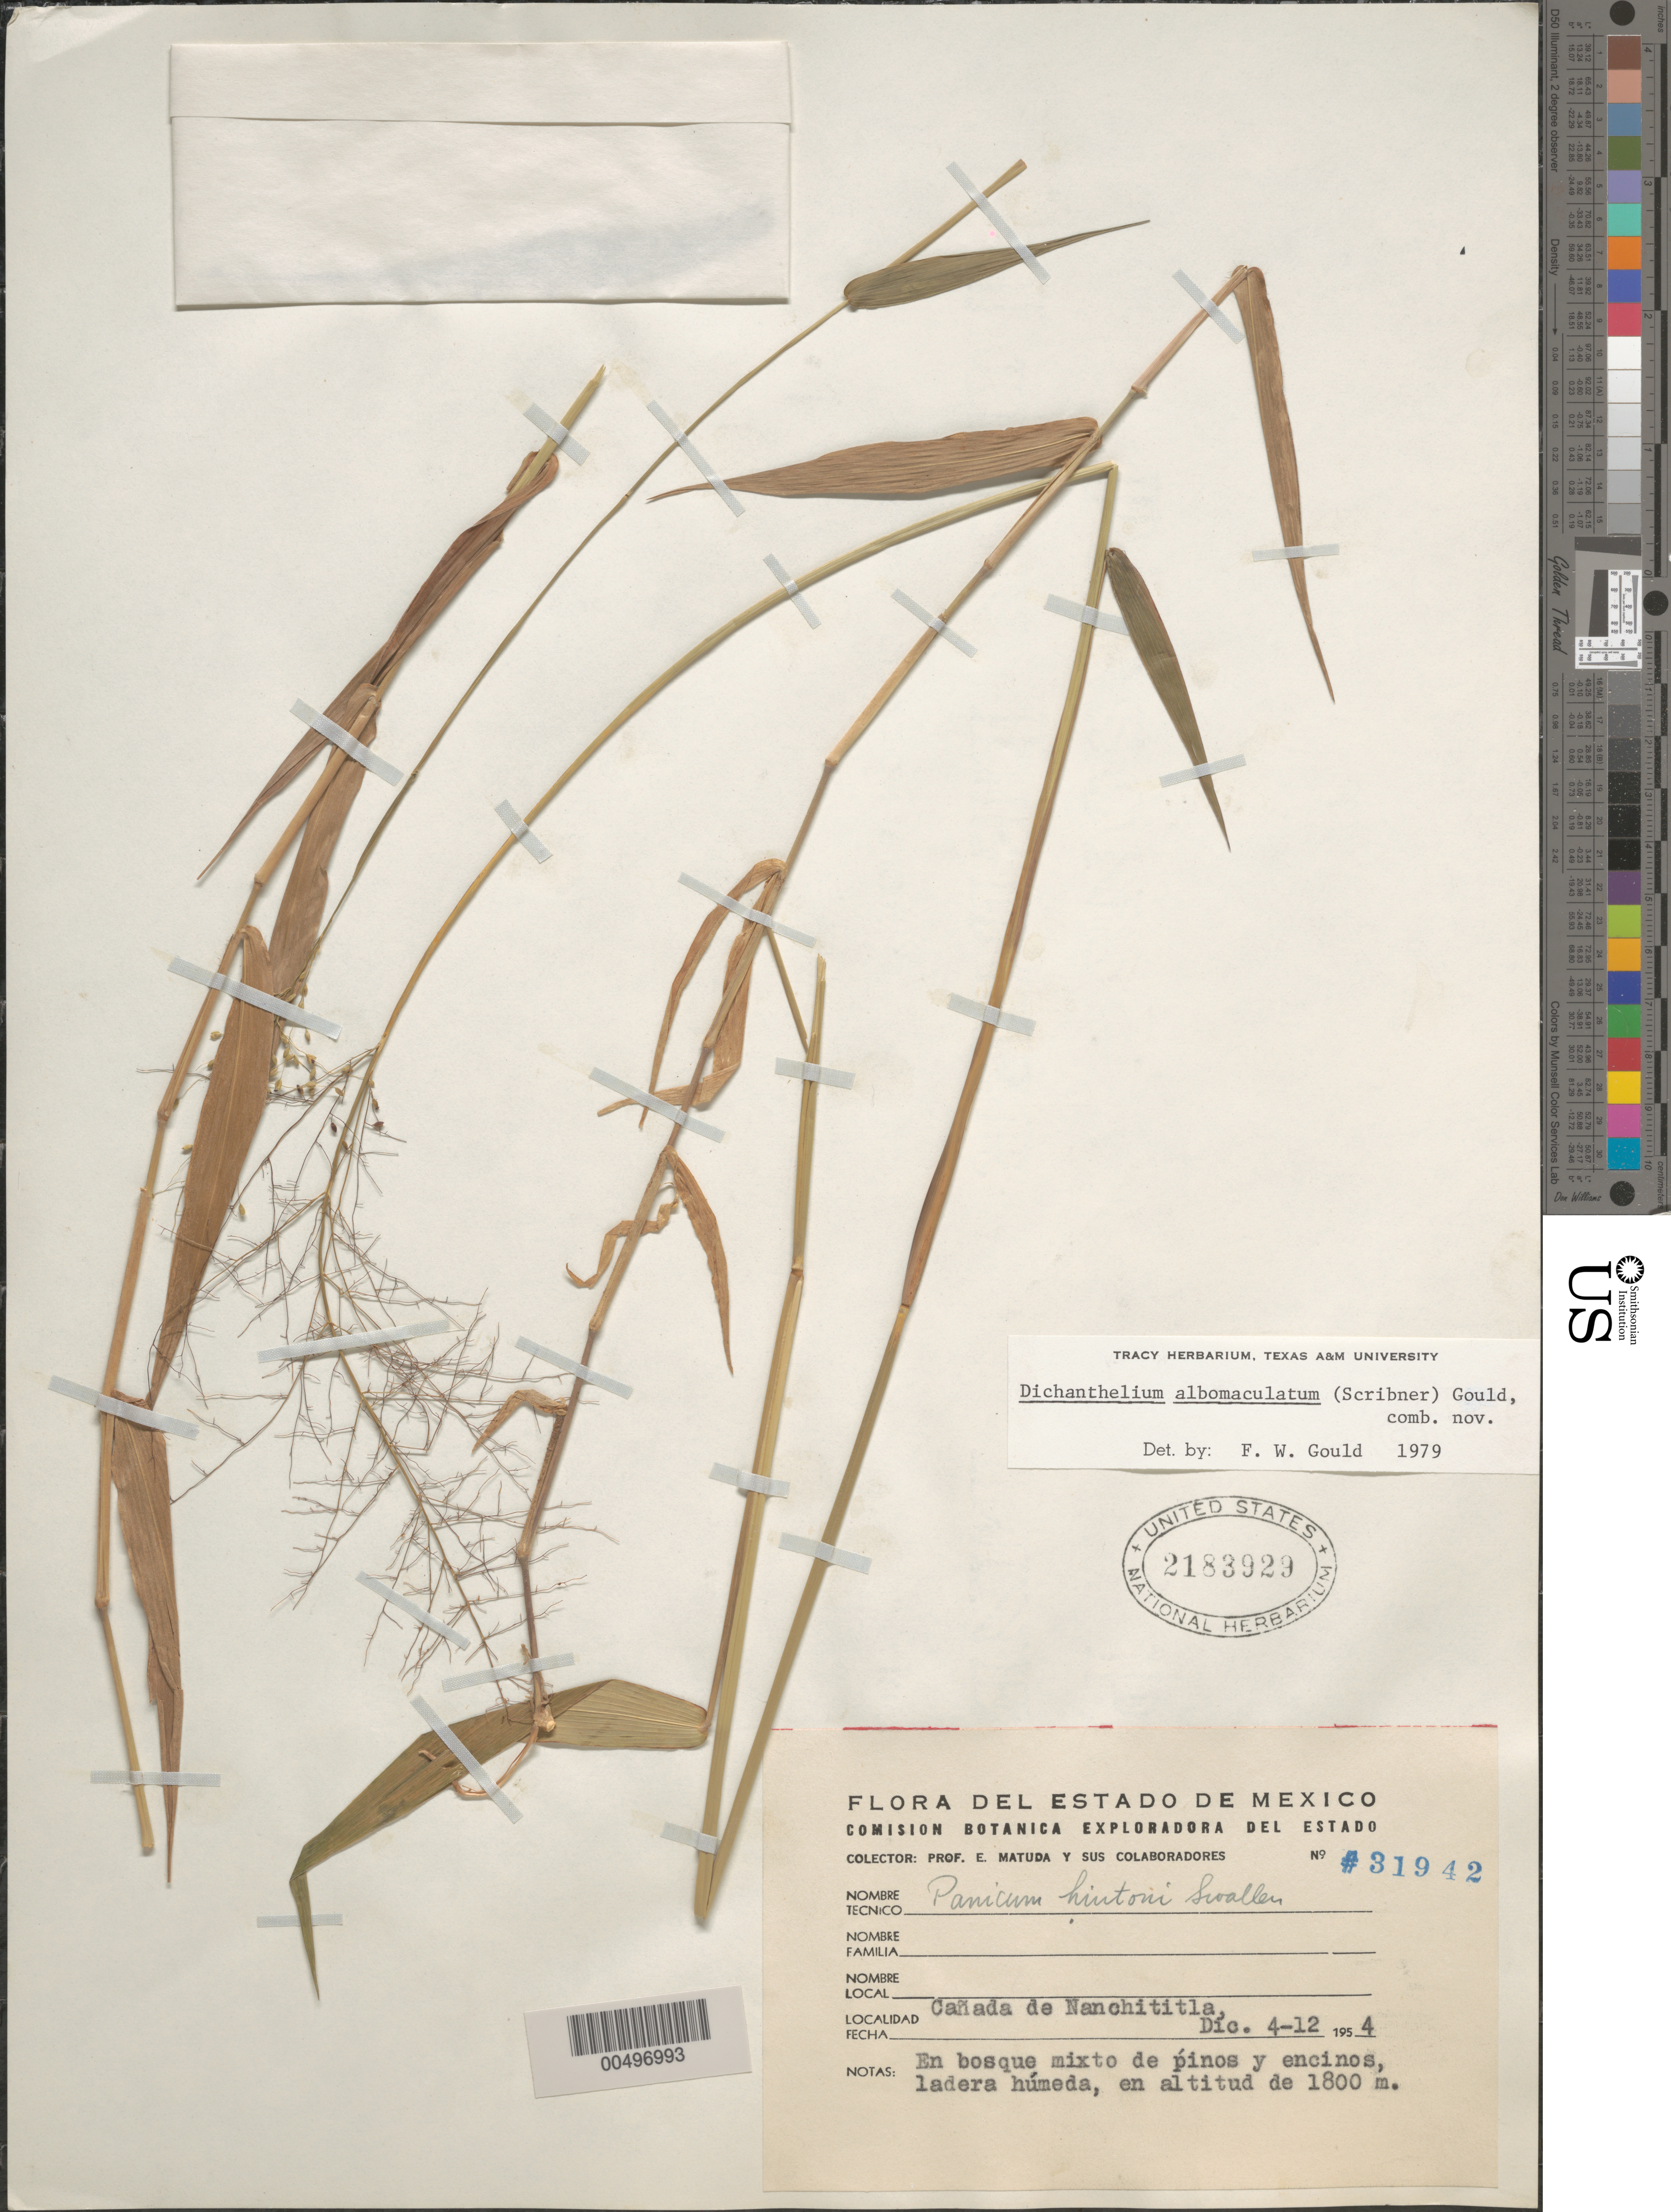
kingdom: Plantae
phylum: Tracheophyta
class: Liliopsida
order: Poales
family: Poaceae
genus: Dichanthelium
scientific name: Dichanthelium albomaculatum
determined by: Gould, F. W.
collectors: E. Matuda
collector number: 31942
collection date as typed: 4 Dec 1954 to 12 Dec 1954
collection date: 1954-12-04/1954-12-12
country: Mexico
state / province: México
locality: Cañada de Nanchititla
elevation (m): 1800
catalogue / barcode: US 2183929